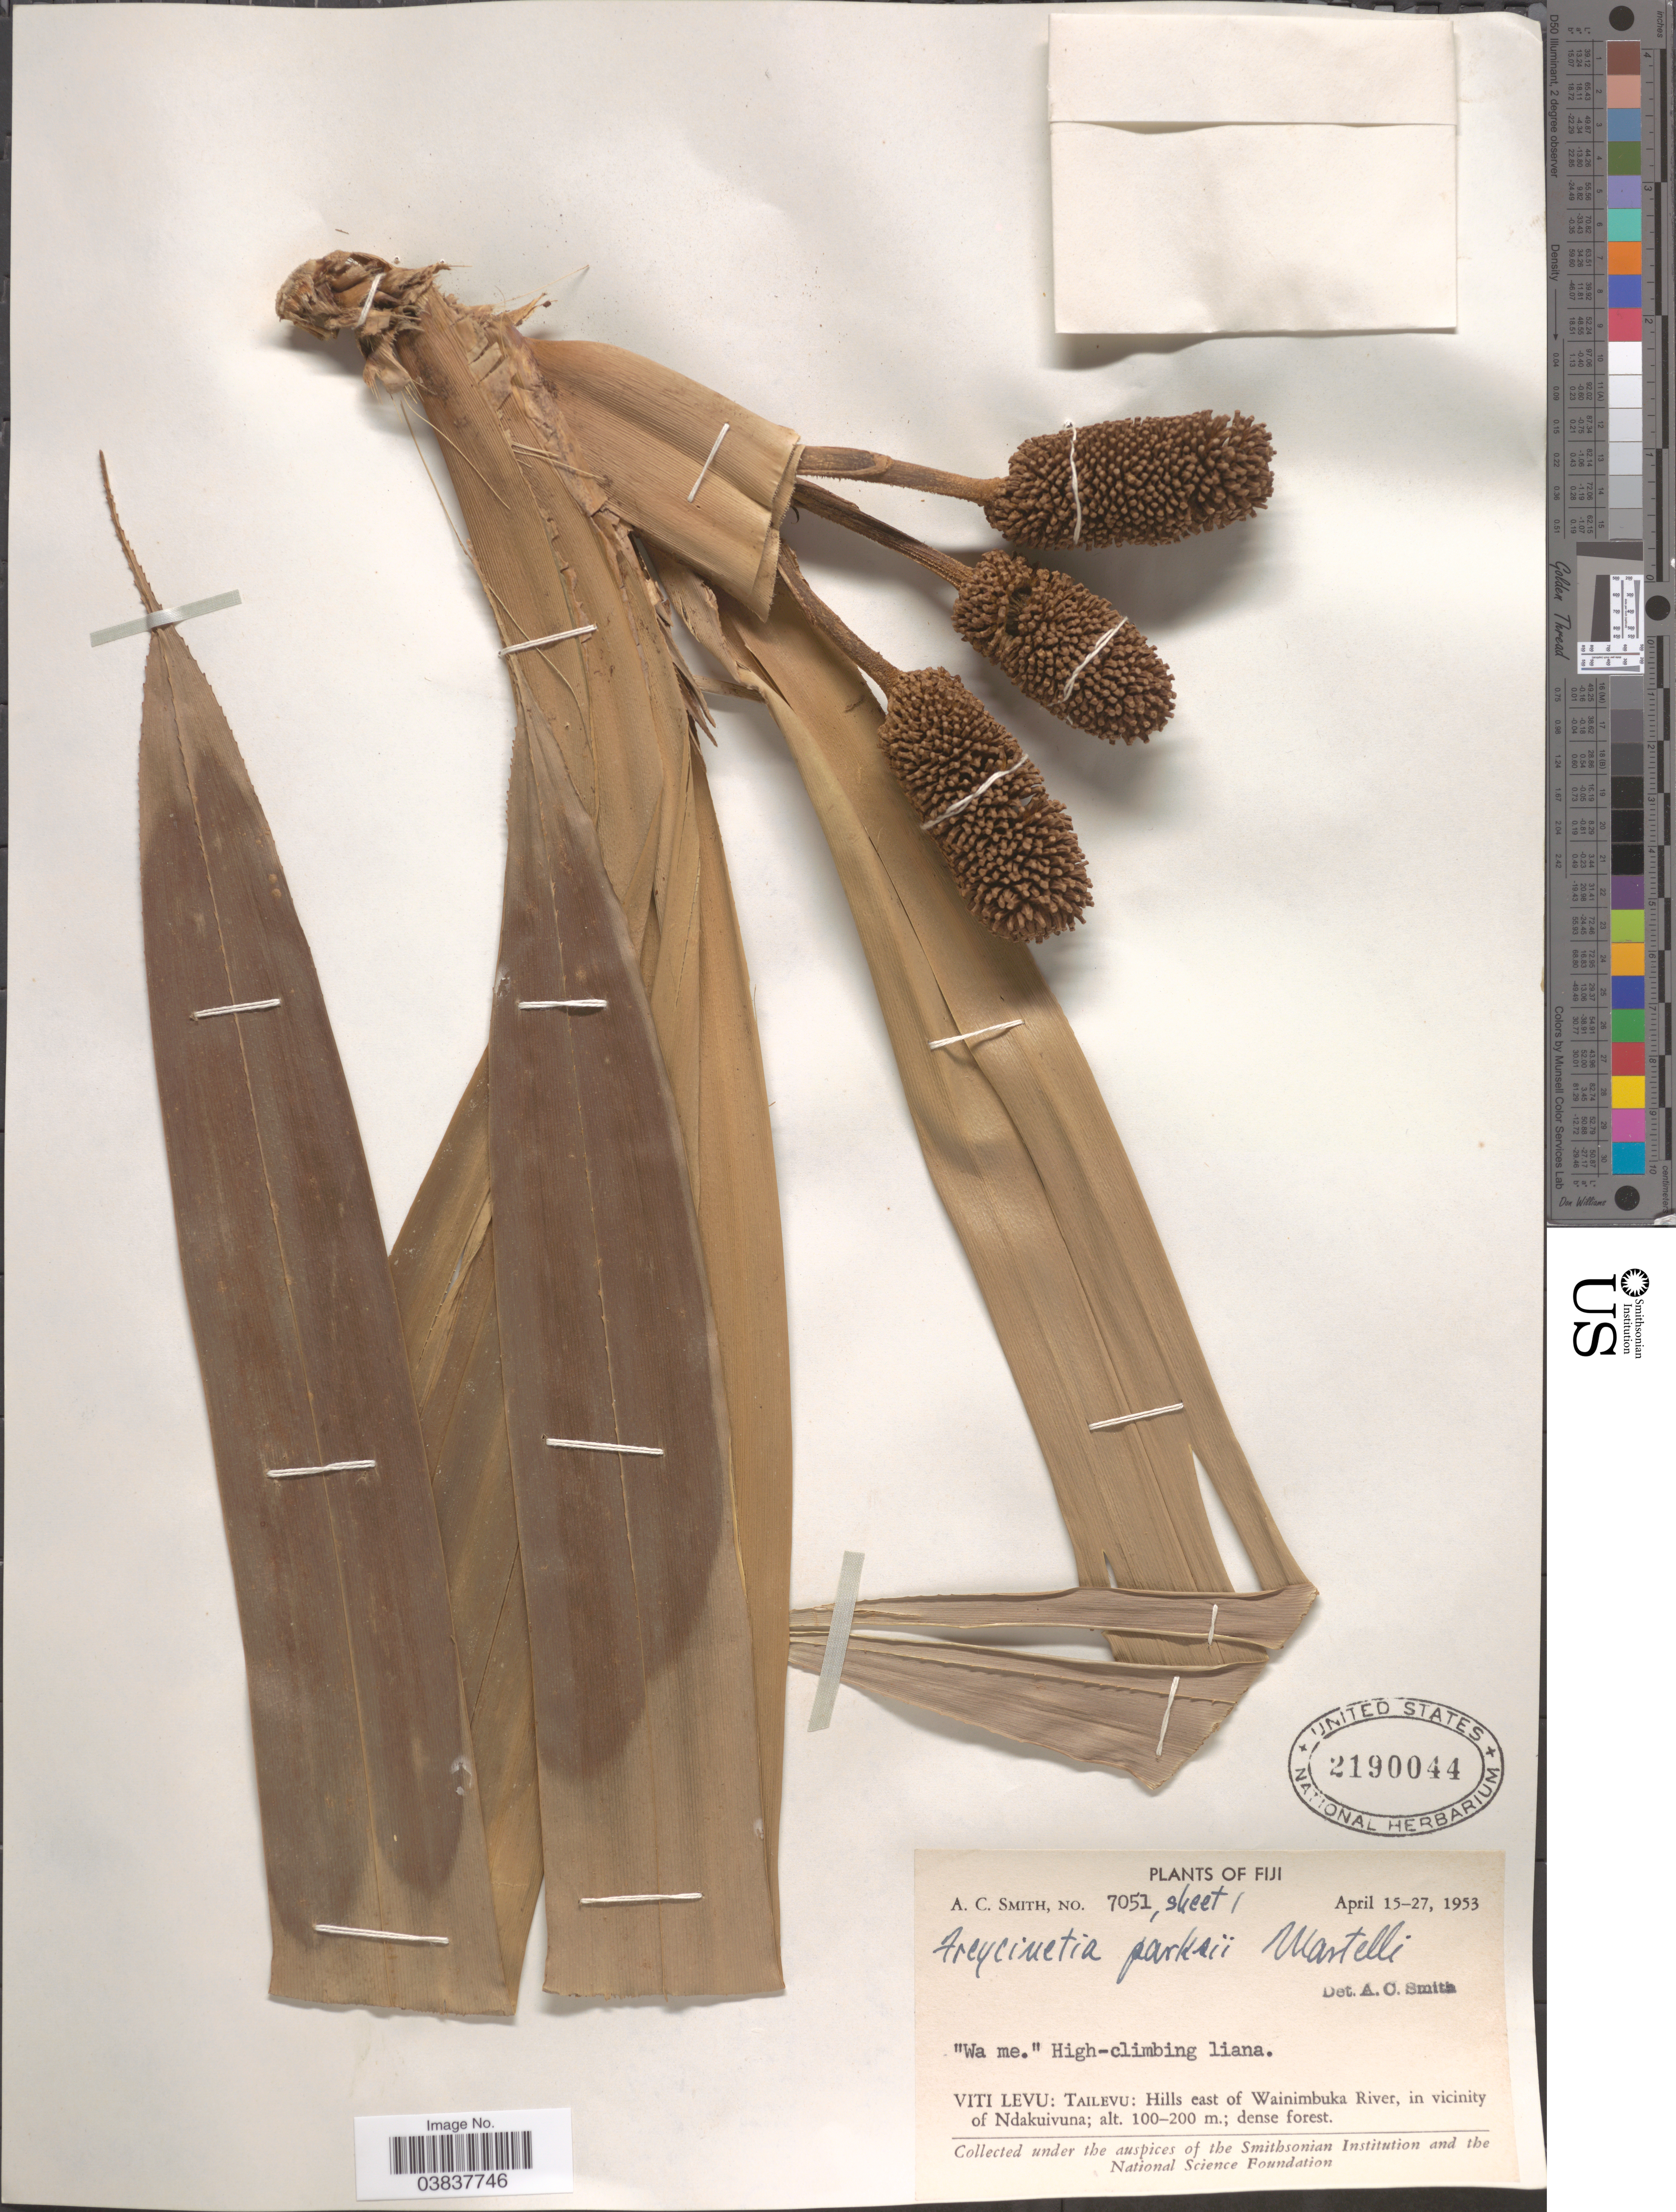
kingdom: Plantae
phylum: Tracheophyta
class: Liliopsida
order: Pandanales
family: Pandanaceae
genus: Freycinetia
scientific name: Freycinetia parksii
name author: Martelli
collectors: A. C. Smith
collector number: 7051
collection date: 1953-04-15/1953-04-27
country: Fiji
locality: Viti Levu: Tailevu: Hills east of Wainimbuka River, in vicinity of Ndakuivuna.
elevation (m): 100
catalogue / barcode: US 2190044